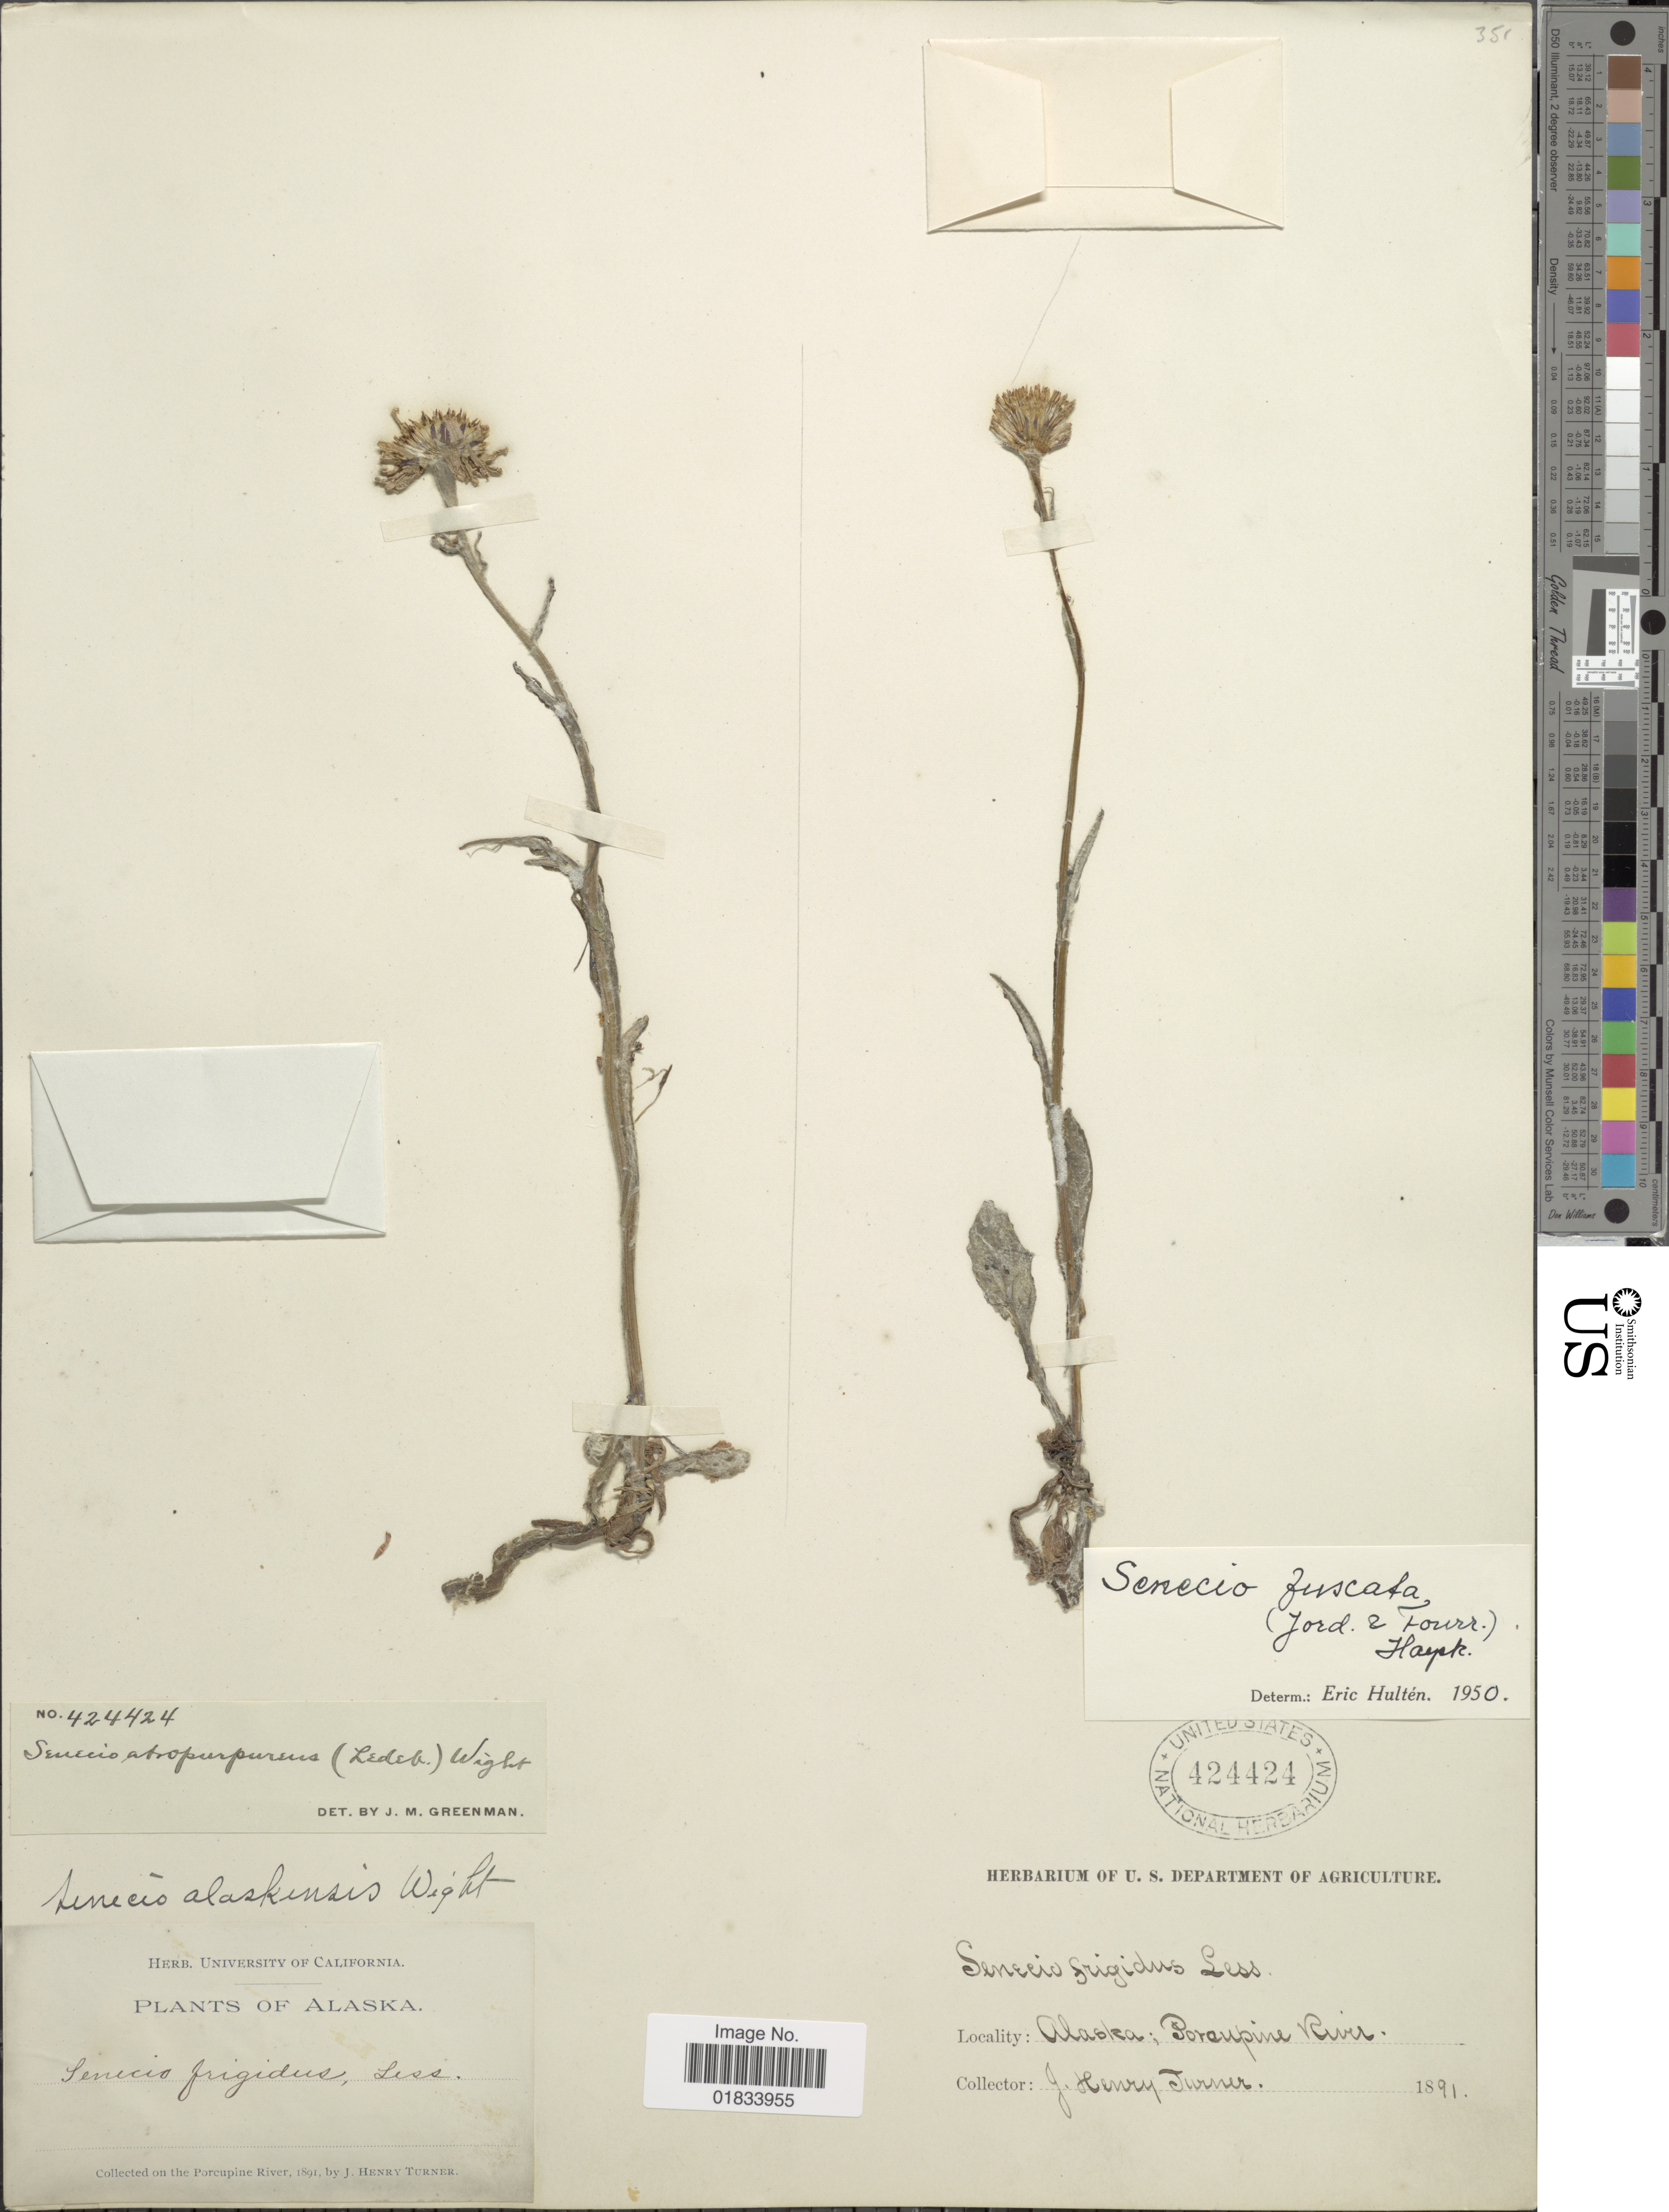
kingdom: Plantae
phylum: Tracheophyta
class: Magnoliopsida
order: Asterales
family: Asteraceae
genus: Senecio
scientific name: Senecio fuscatus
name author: (Jord. & Fourr.) Hayek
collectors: J. H. Turner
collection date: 1891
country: United States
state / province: Alaska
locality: Porcupine River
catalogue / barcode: US 424424